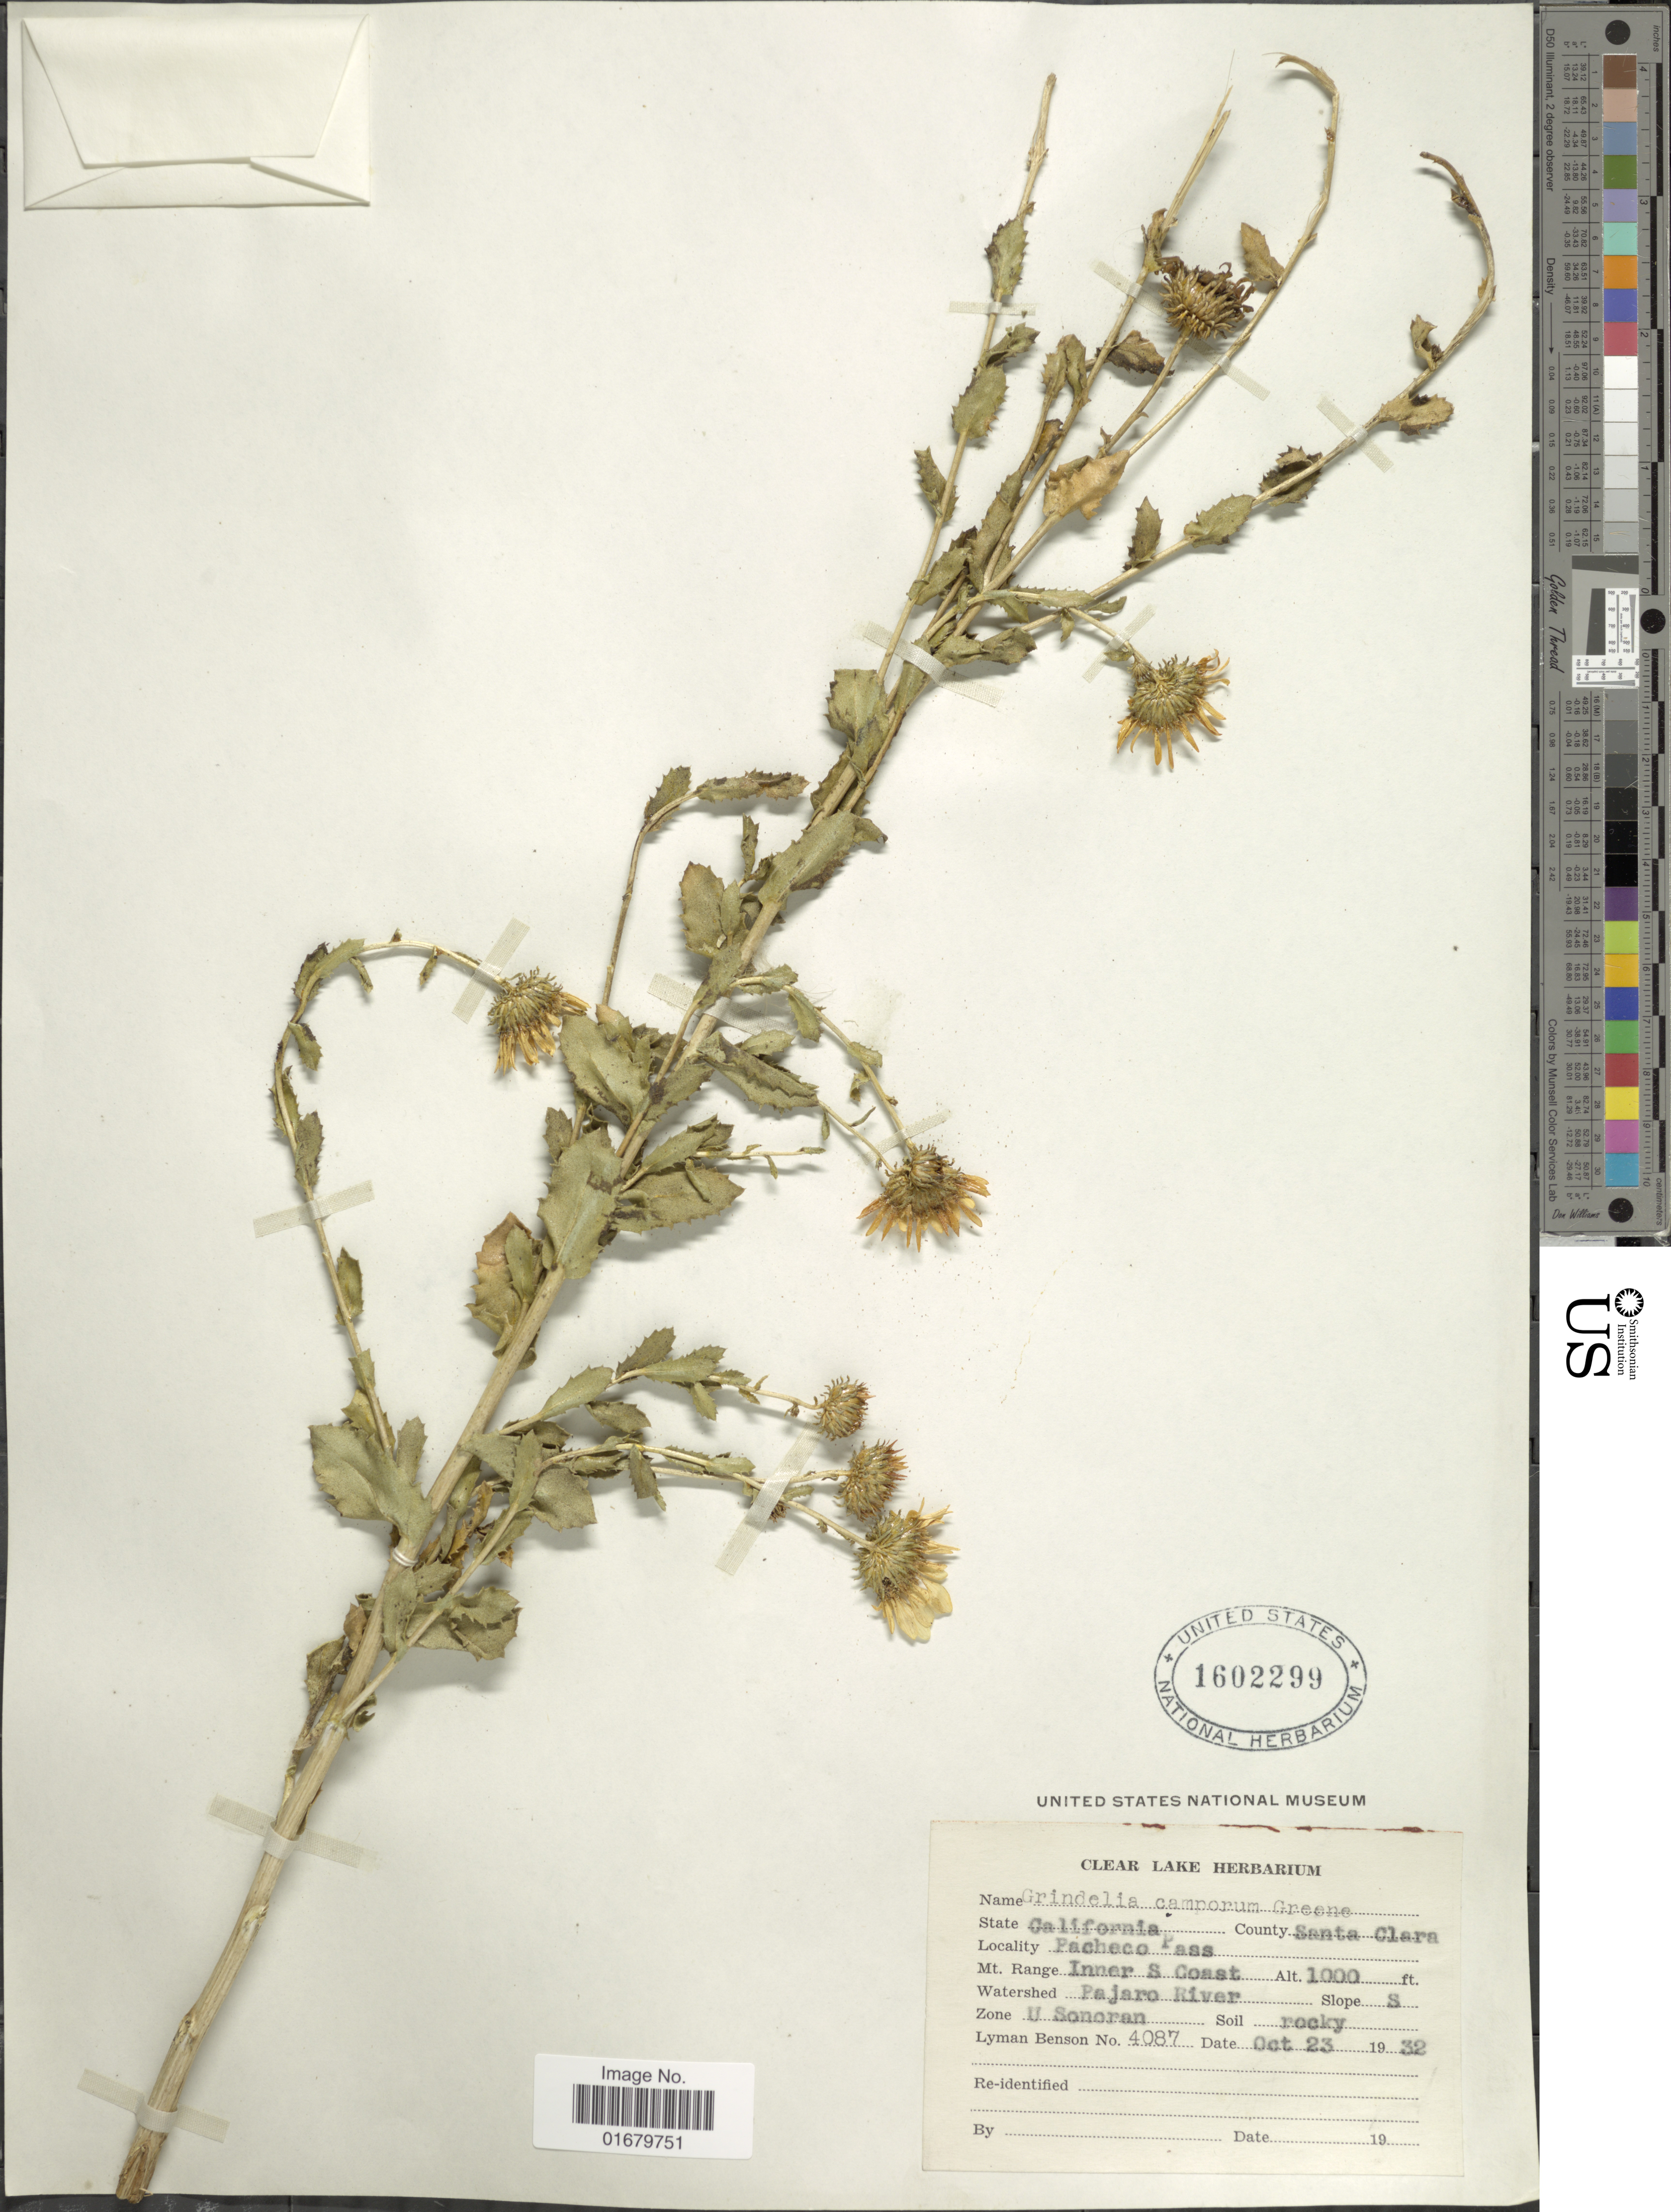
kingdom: Plantae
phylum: Tracheophyta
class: Magnoliopsida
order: Asterales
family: Asteraceae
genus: Grindelia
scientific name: Grindelia camporum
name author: Greene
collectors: L. D. Benson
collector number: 4087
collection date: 1932-10-23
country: United States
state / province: California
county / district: Santa Clara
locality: County: Santa Clara, Pacheco Pass, Pajaro River.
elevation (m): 305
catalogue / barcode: US 1602299